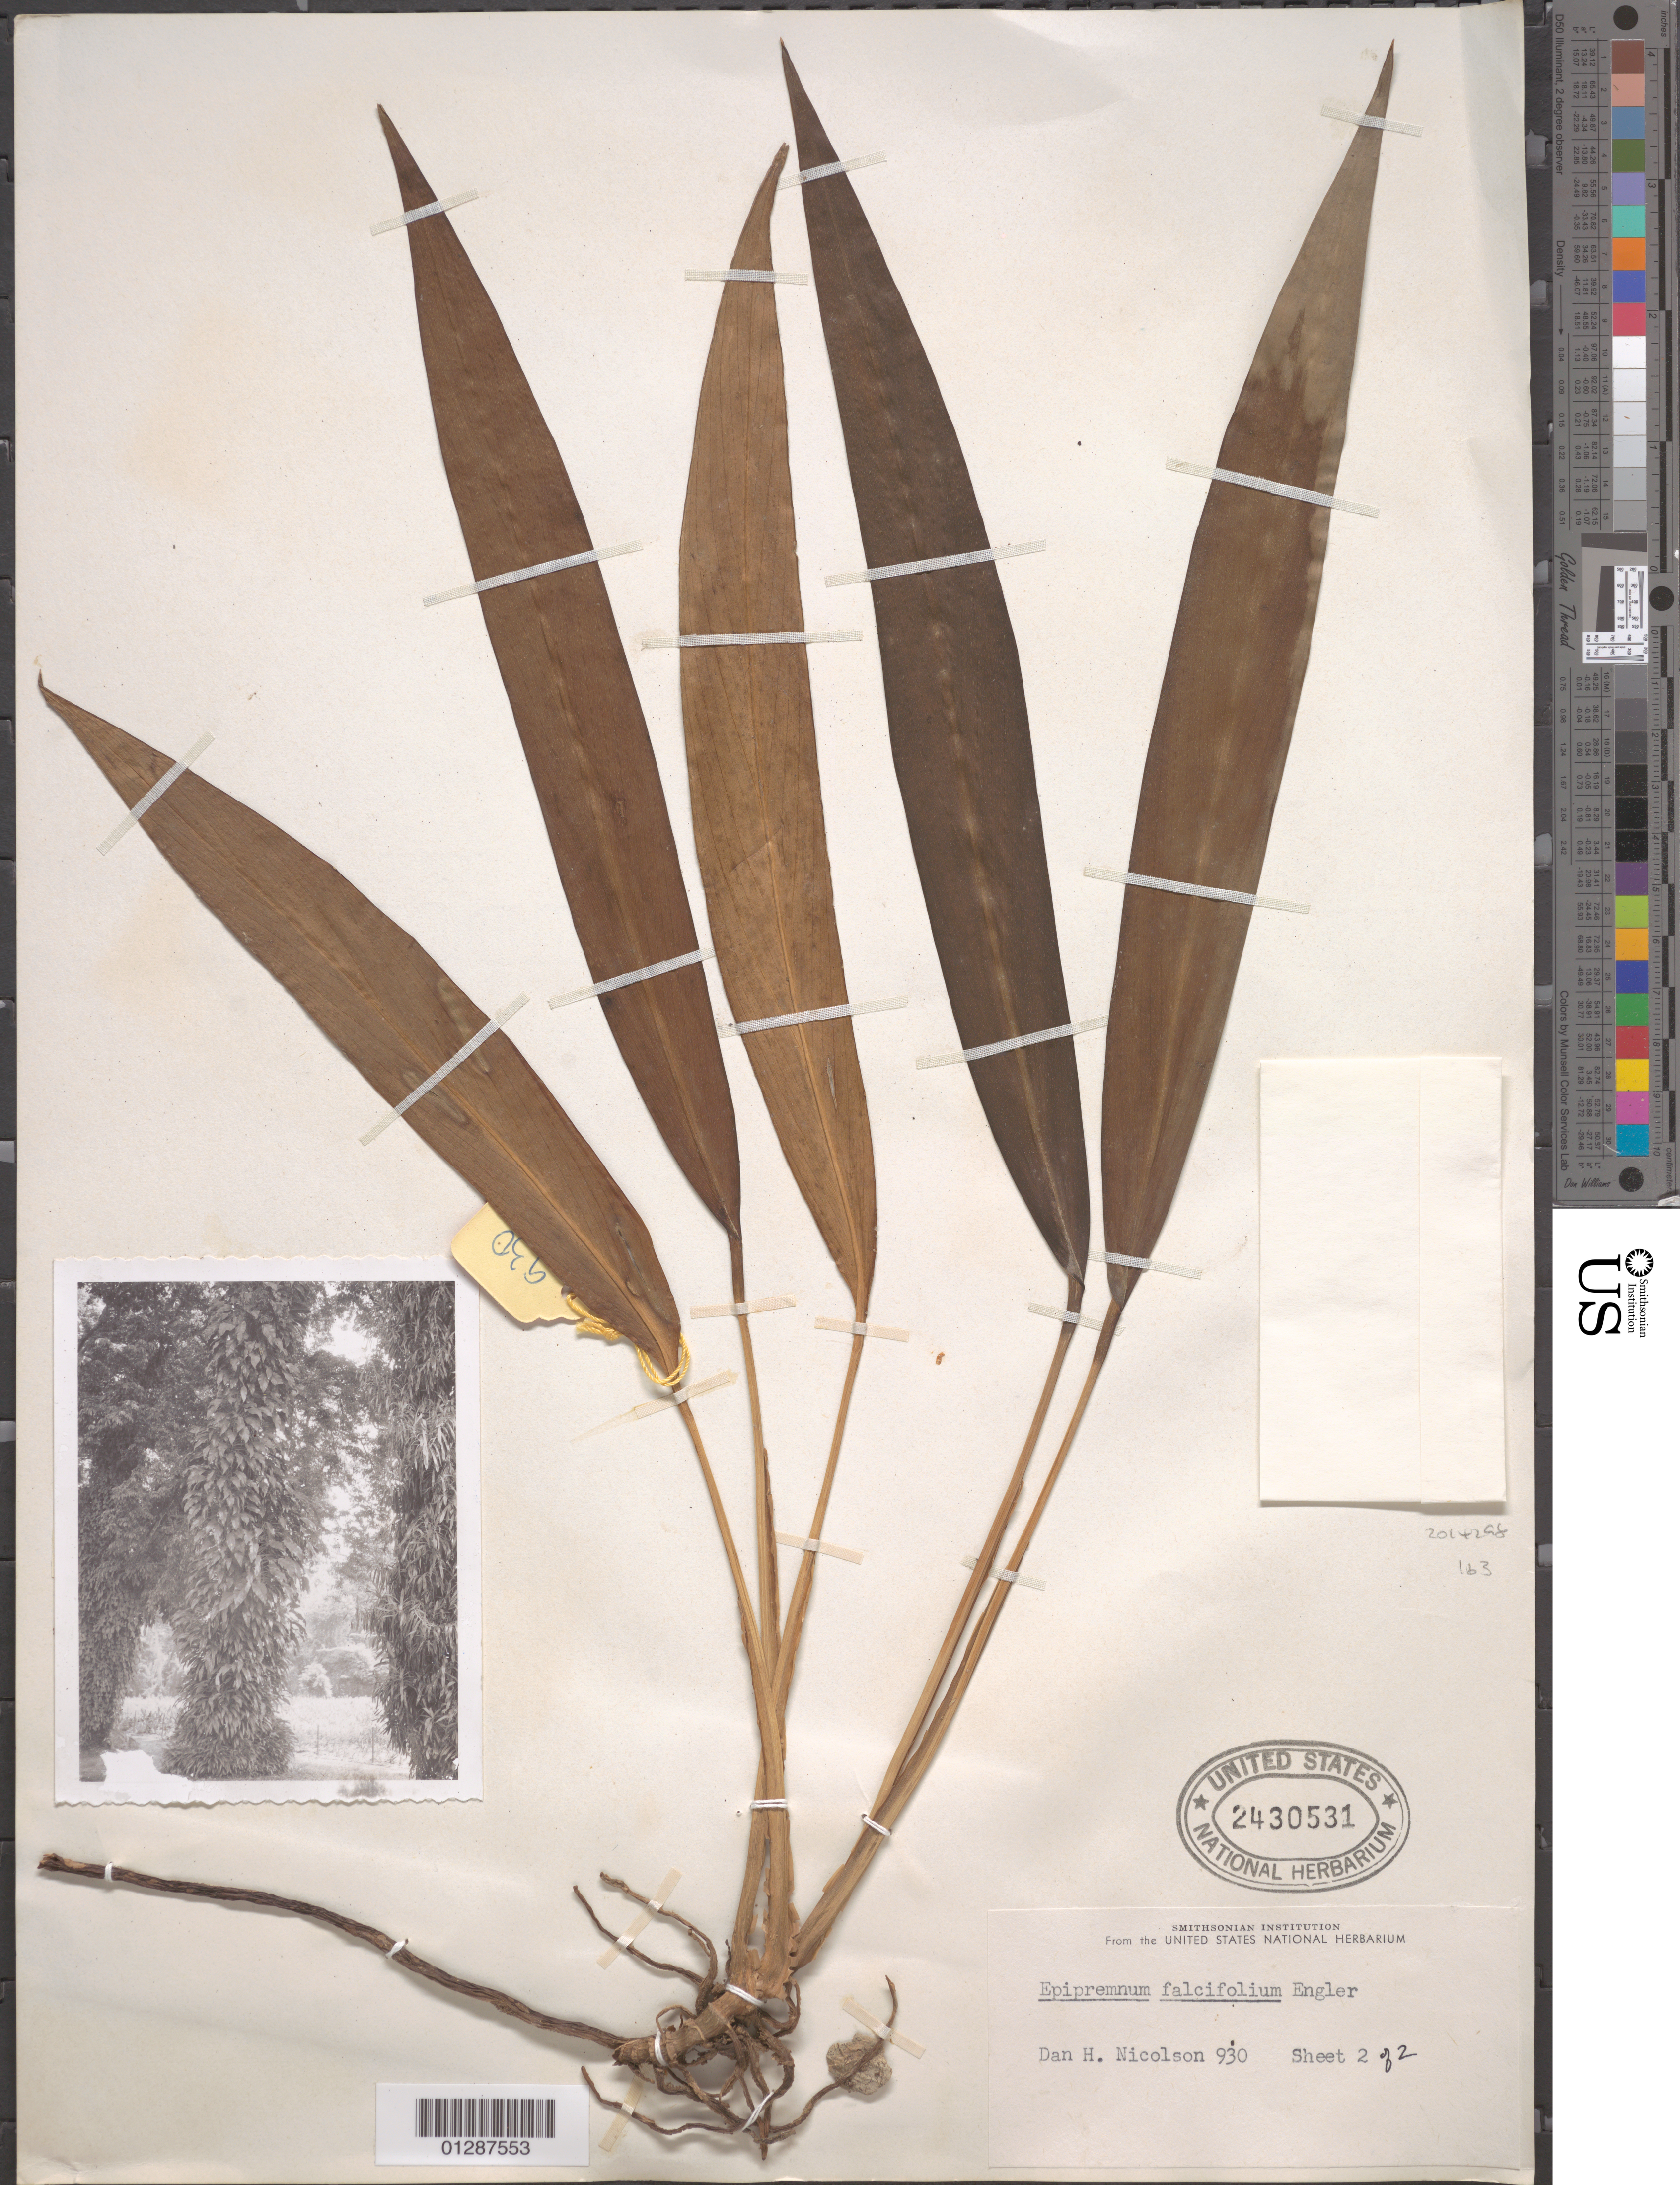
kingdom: Plantae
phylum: Tracheophyta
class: Liliopsida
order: Alismatales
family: Araceae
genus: Epipremnum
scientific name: Epipremnum falcifolium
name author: Engl.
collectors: D. H. Nicolson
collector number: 930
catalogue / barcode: US 2430531